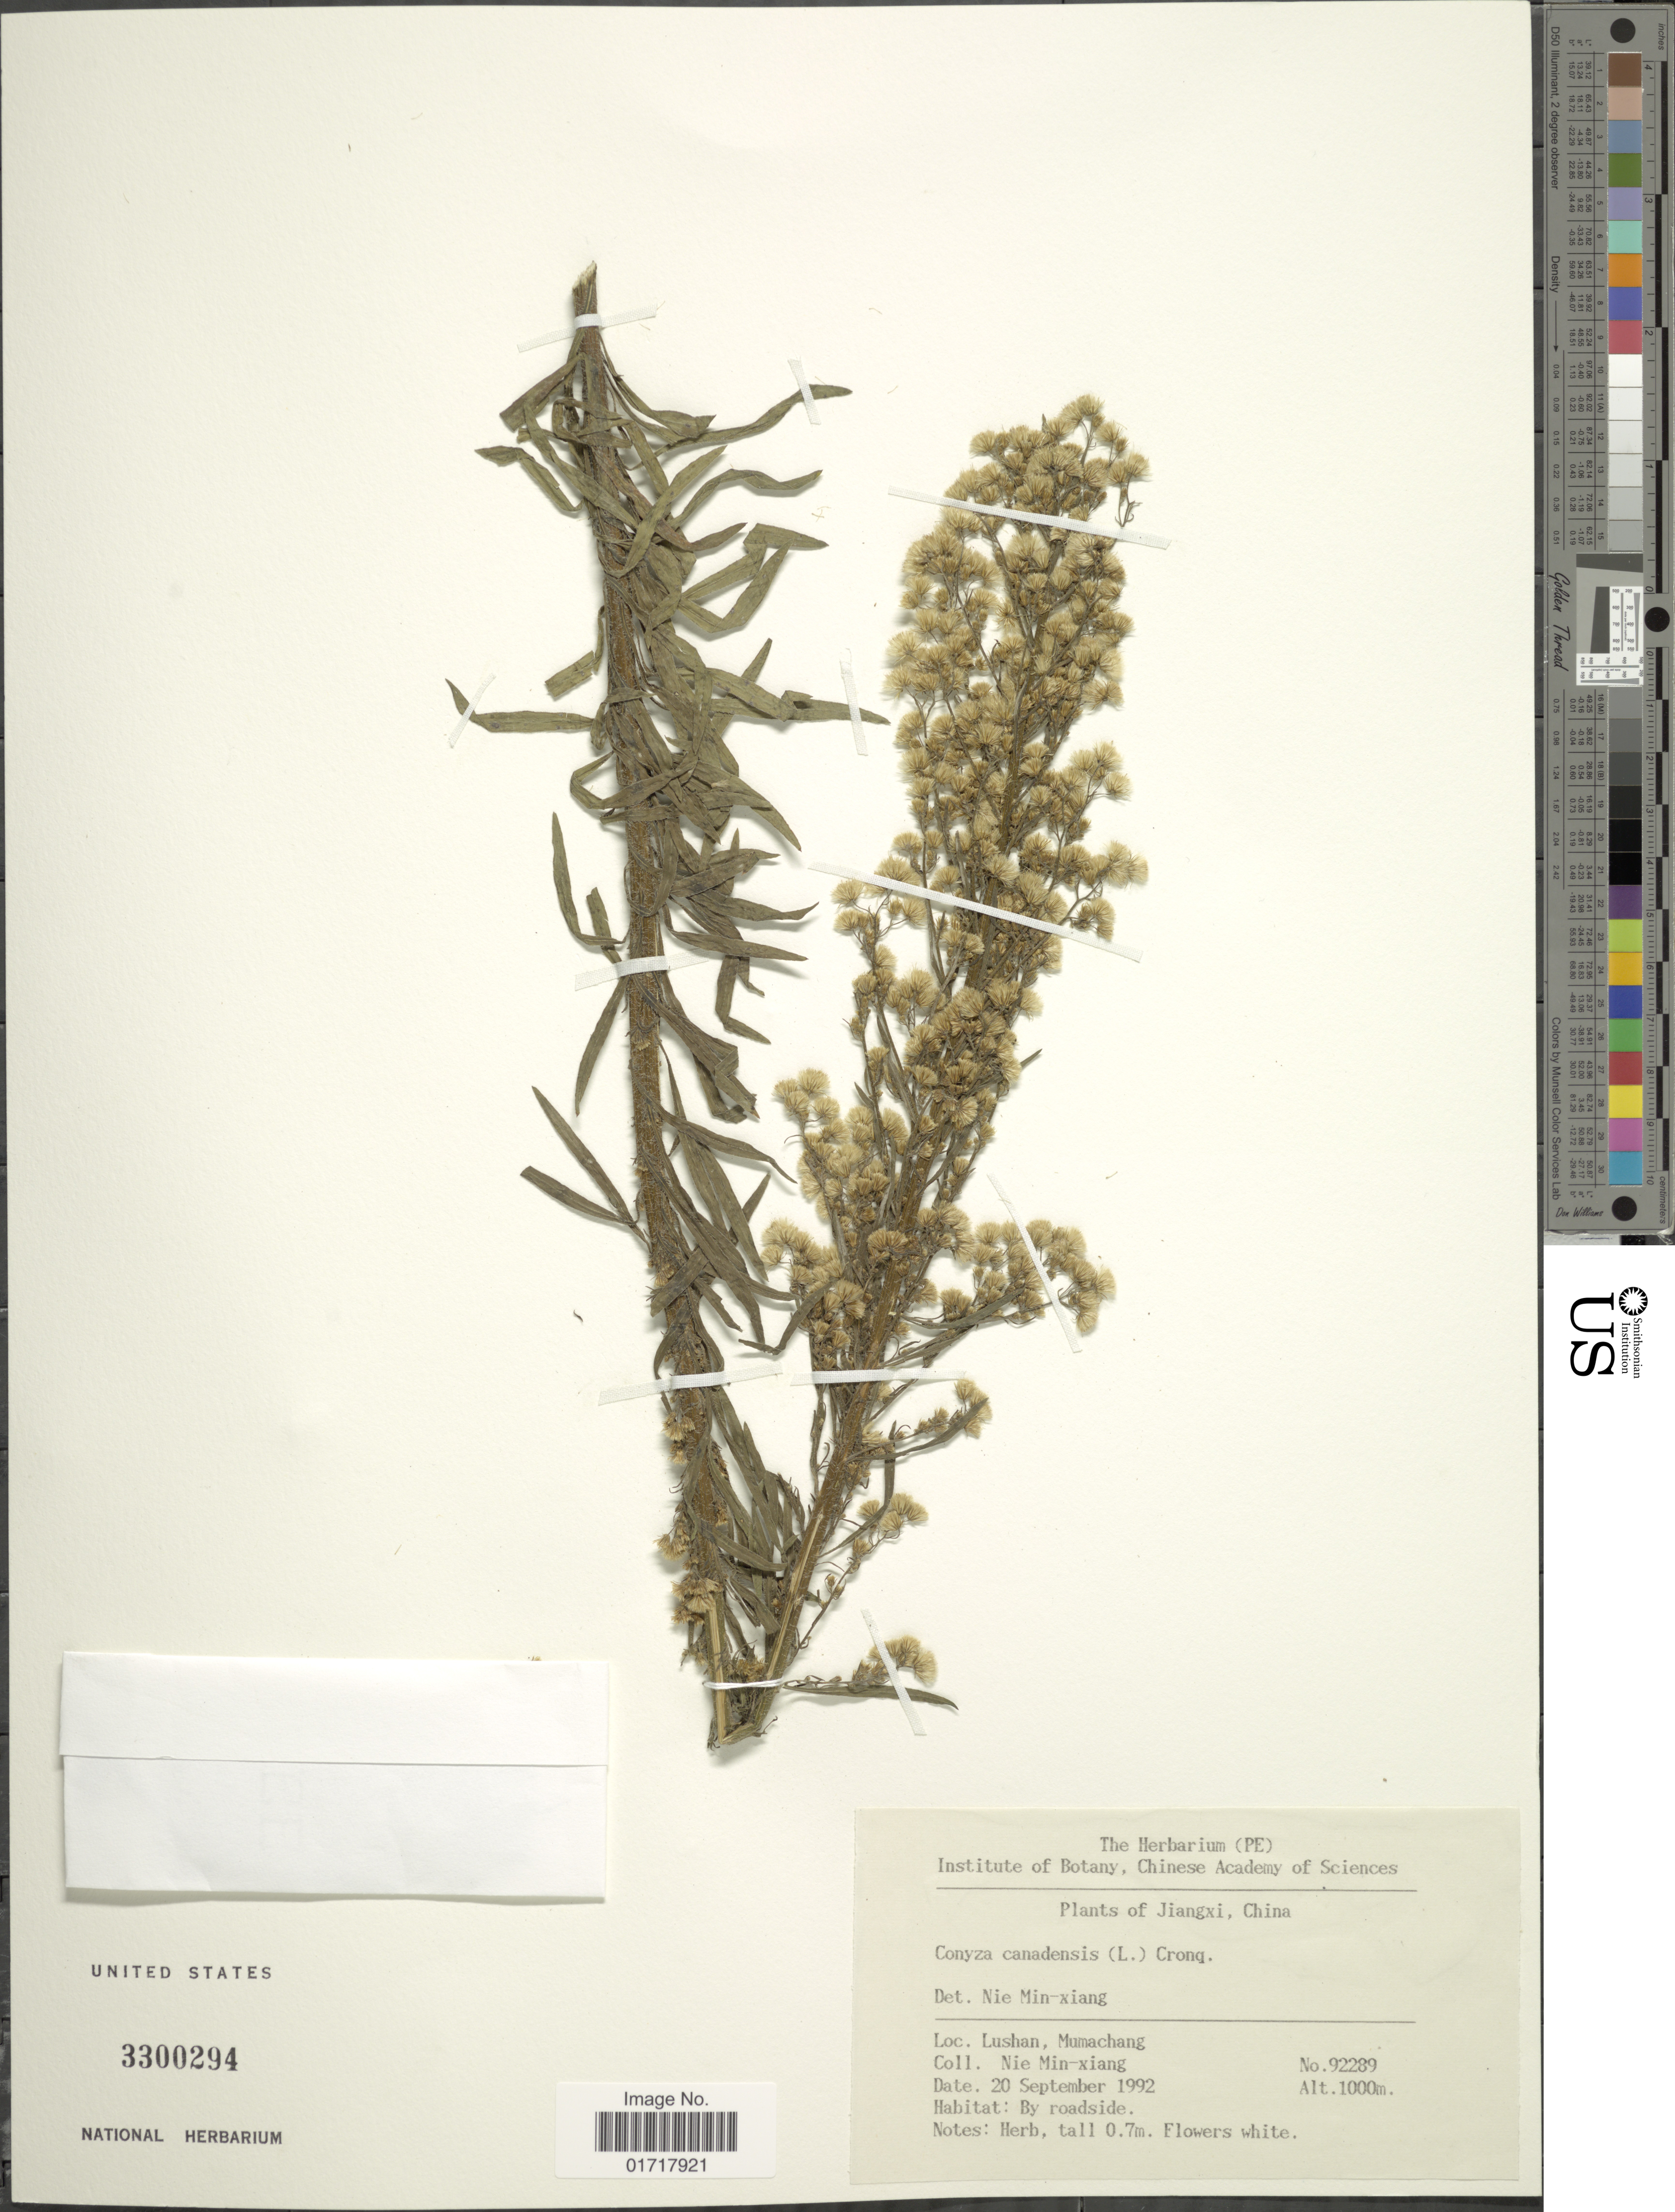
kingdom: Plantae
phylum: Tracheophyta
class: Magnoliopsida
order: Asterales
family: Asteraceae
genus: Conyza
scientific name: Conyza canadensis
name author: (L.) Cronq.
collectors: M. Nie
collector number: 92289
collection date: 1992-09-20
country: China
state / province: Jiangxi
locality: Jiangxi, China. Lushan, Mumachang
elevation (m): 1000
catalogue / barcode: US 3300294